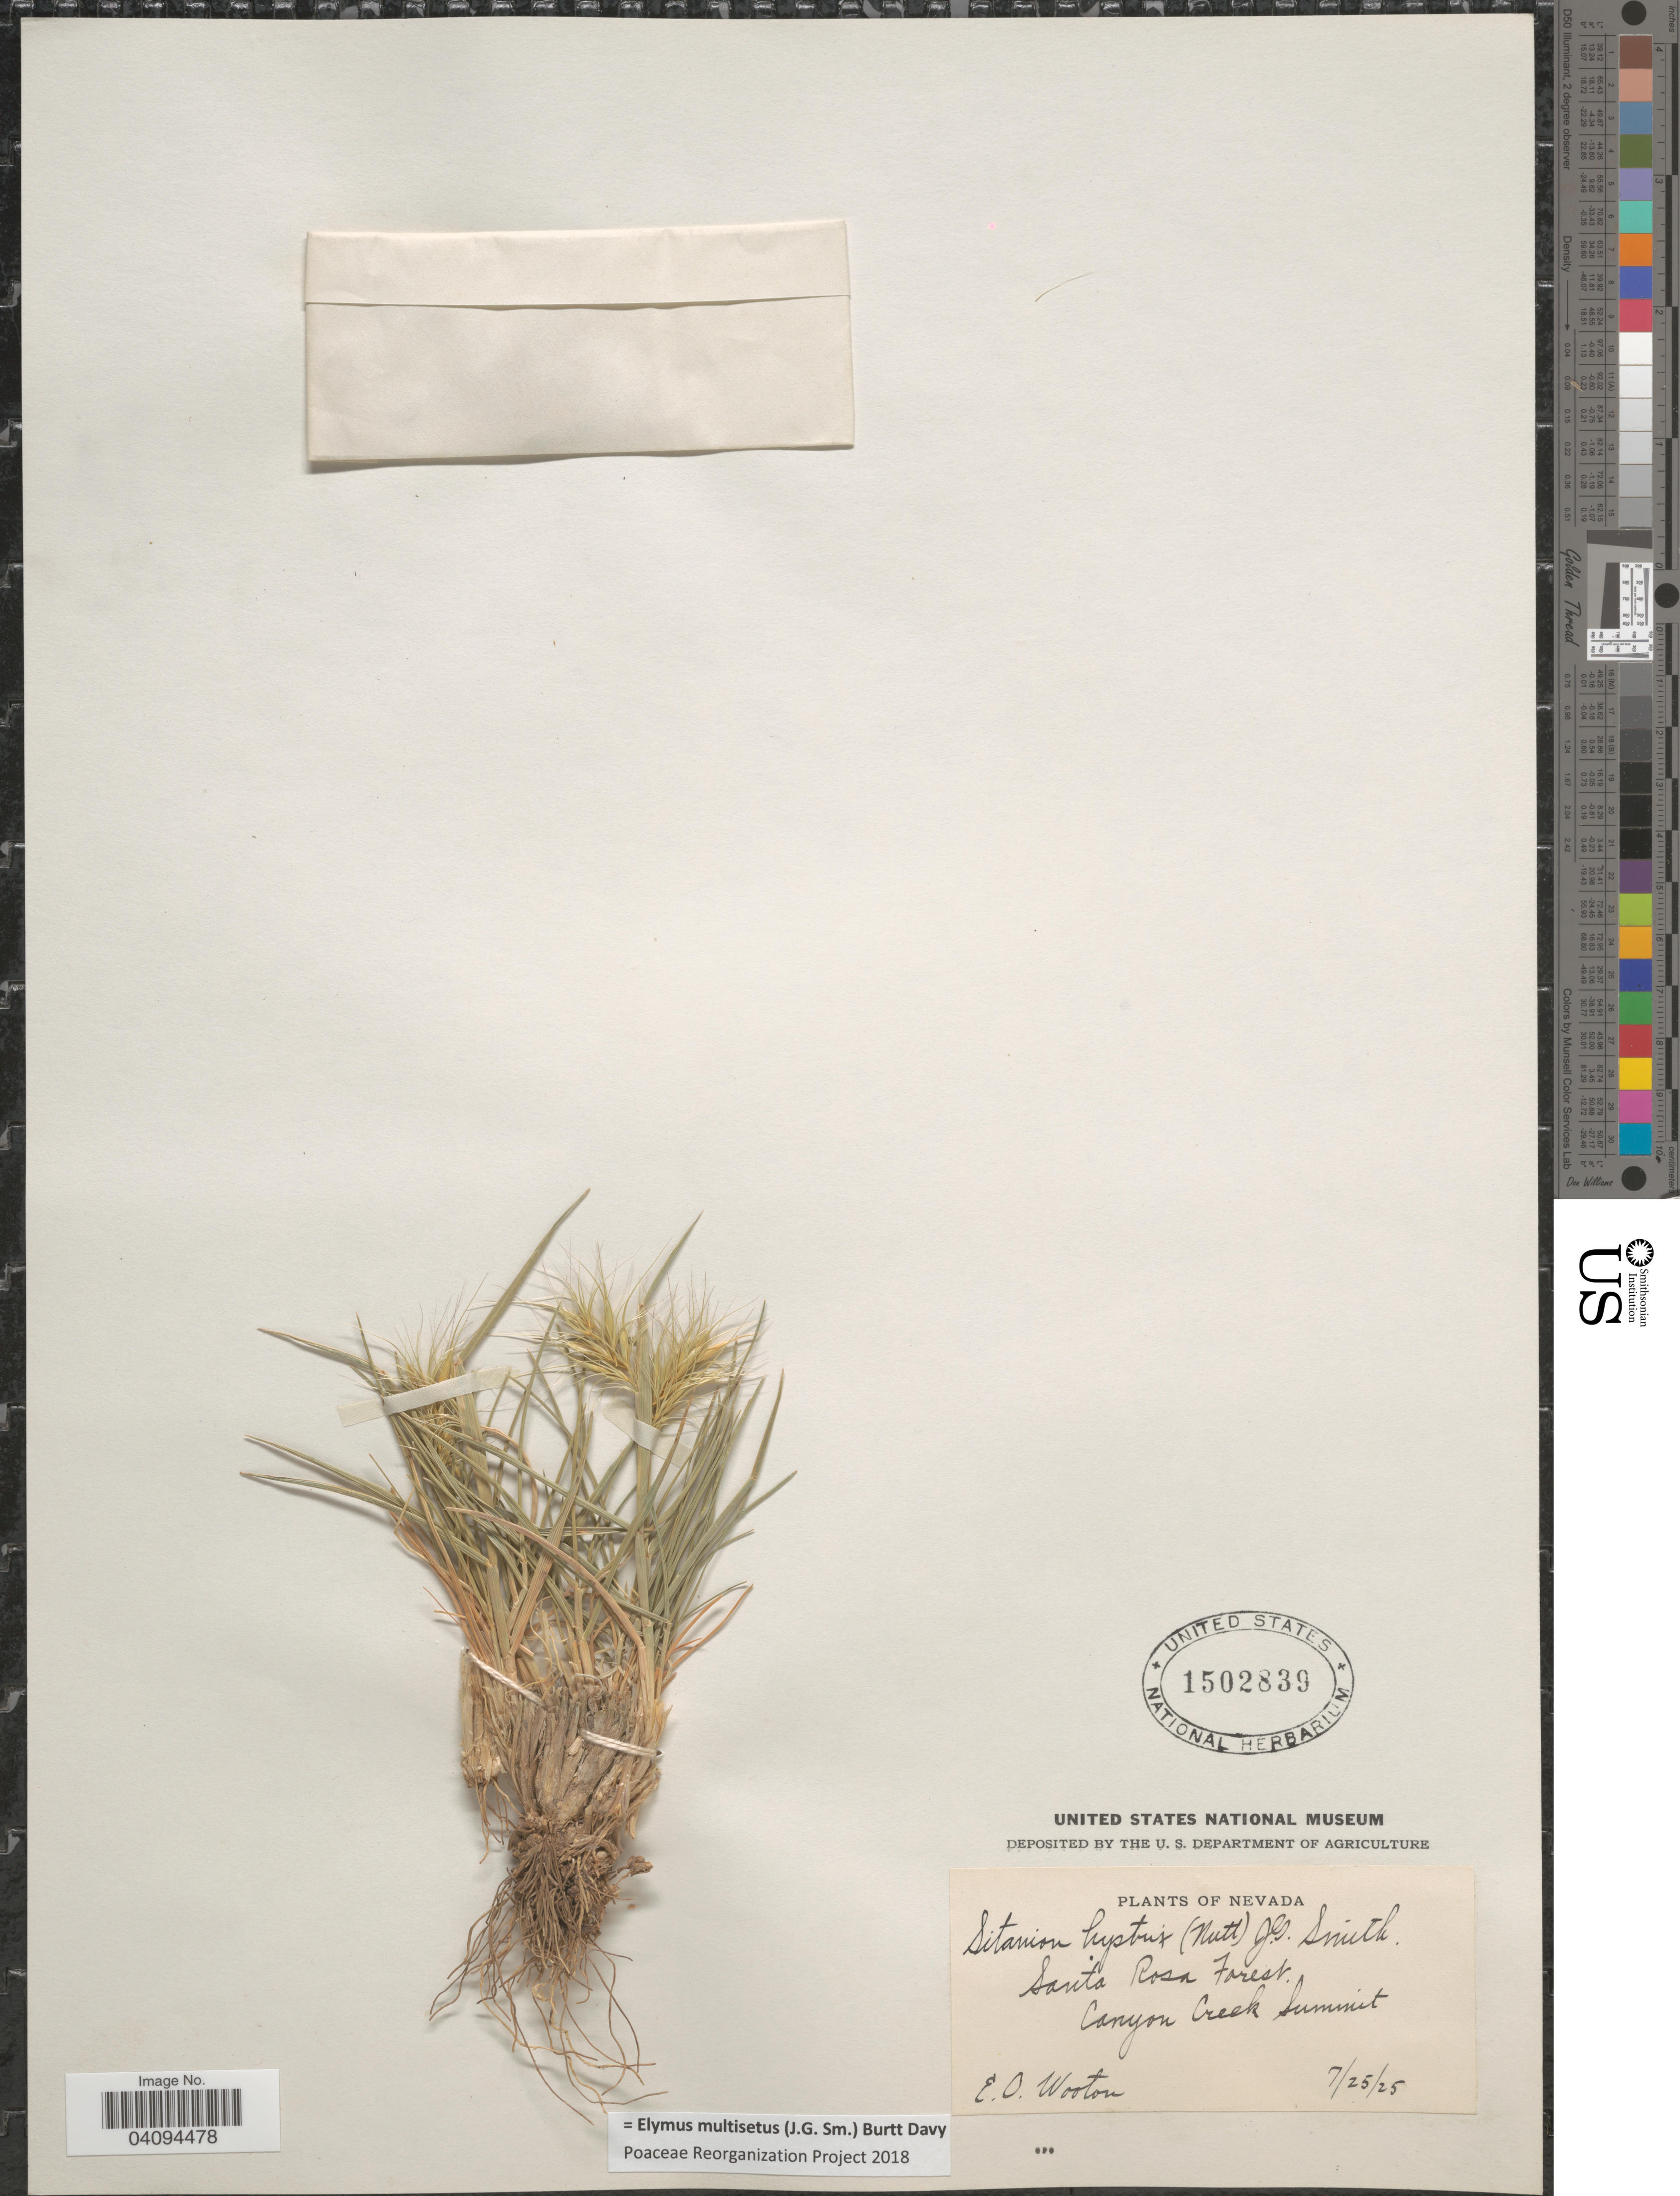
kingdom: Plantae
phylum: Tracheophyta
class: Liliopsida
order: Poales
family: Poaceae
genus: Elymus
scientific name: Elymus multisetus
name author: (J.G. Sm.) Burtt Davy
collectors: E. O. Wooton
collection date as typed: Transcribed d/m/y: 25/7/25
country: United States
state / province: Nevada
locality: Santa Rosa Forest. Canyon Creek Summit.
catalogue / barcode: US 1502839